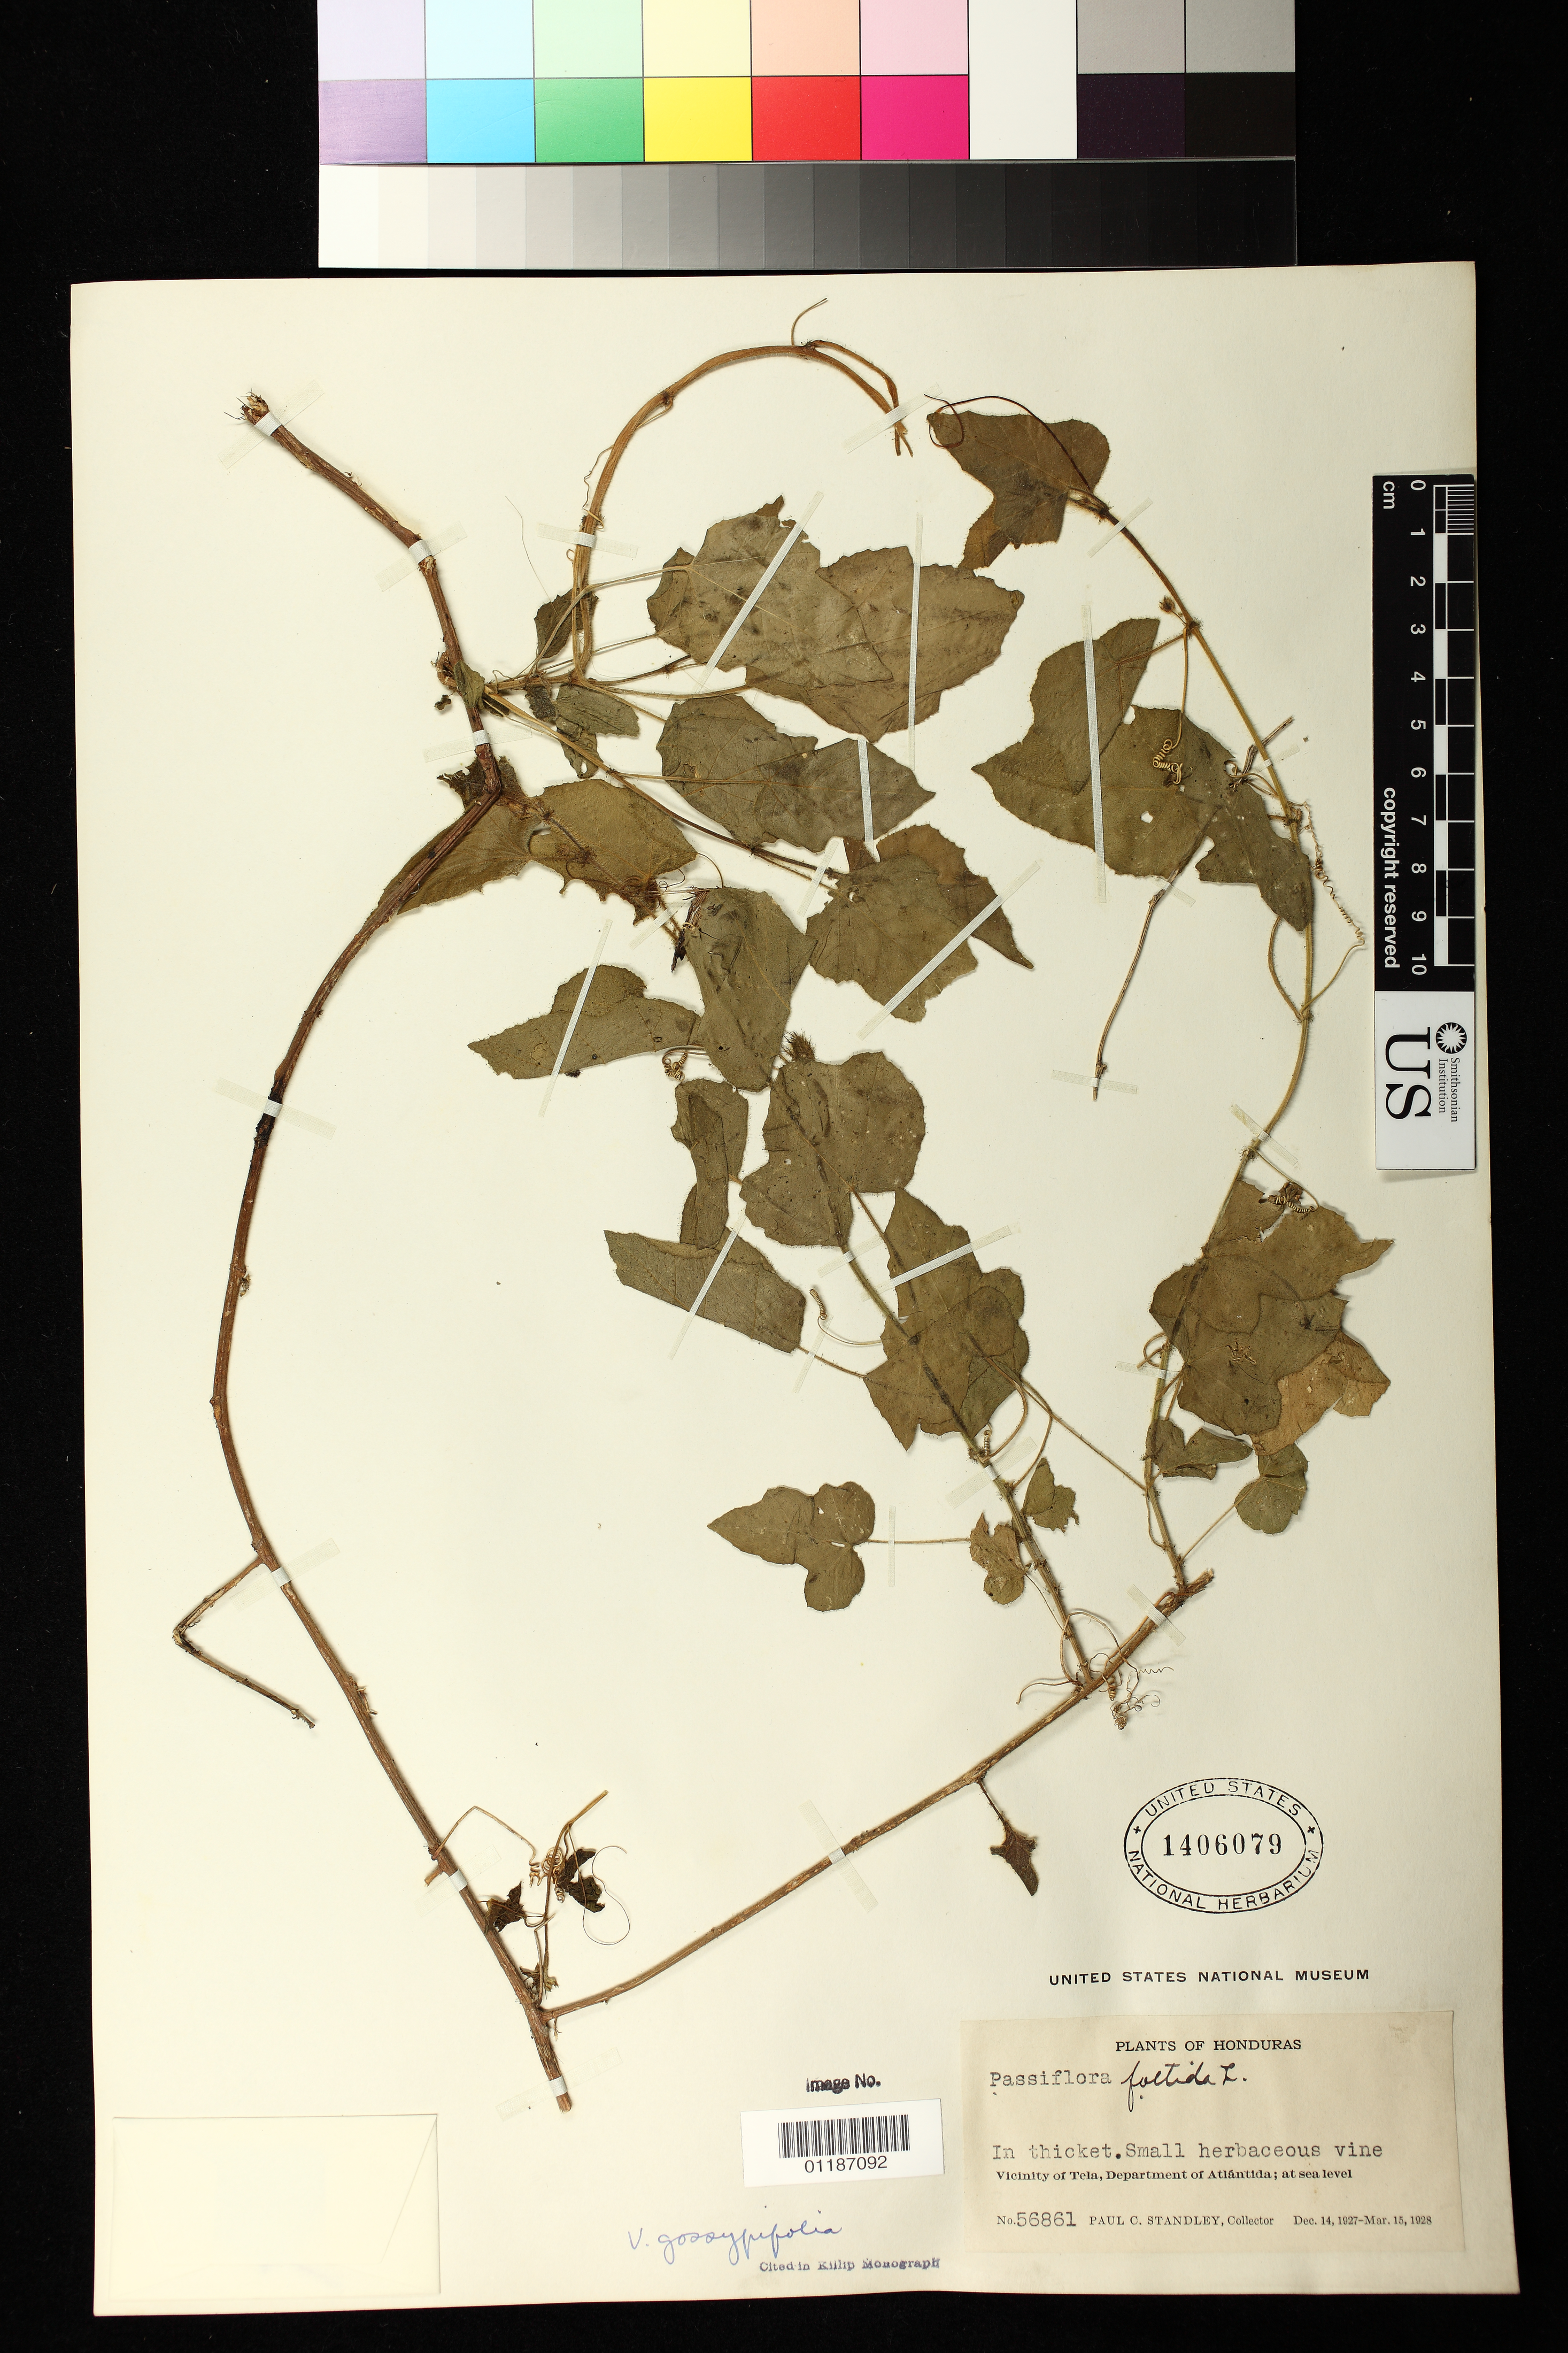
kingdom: Plantae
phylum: Tracheophyta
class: Magnoliopsida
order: Malpighiales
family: Passifloraceae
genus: Passiflora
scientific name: Passiflora foetida var. gossypiifolia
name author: (Desv.) Mast.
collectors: P. C. Standley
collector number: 56861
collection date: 1927-12-14/1928-03-15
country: Honduras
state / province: Atlántida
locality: In thicket, vicinity of Tela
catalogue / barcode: US 1406079